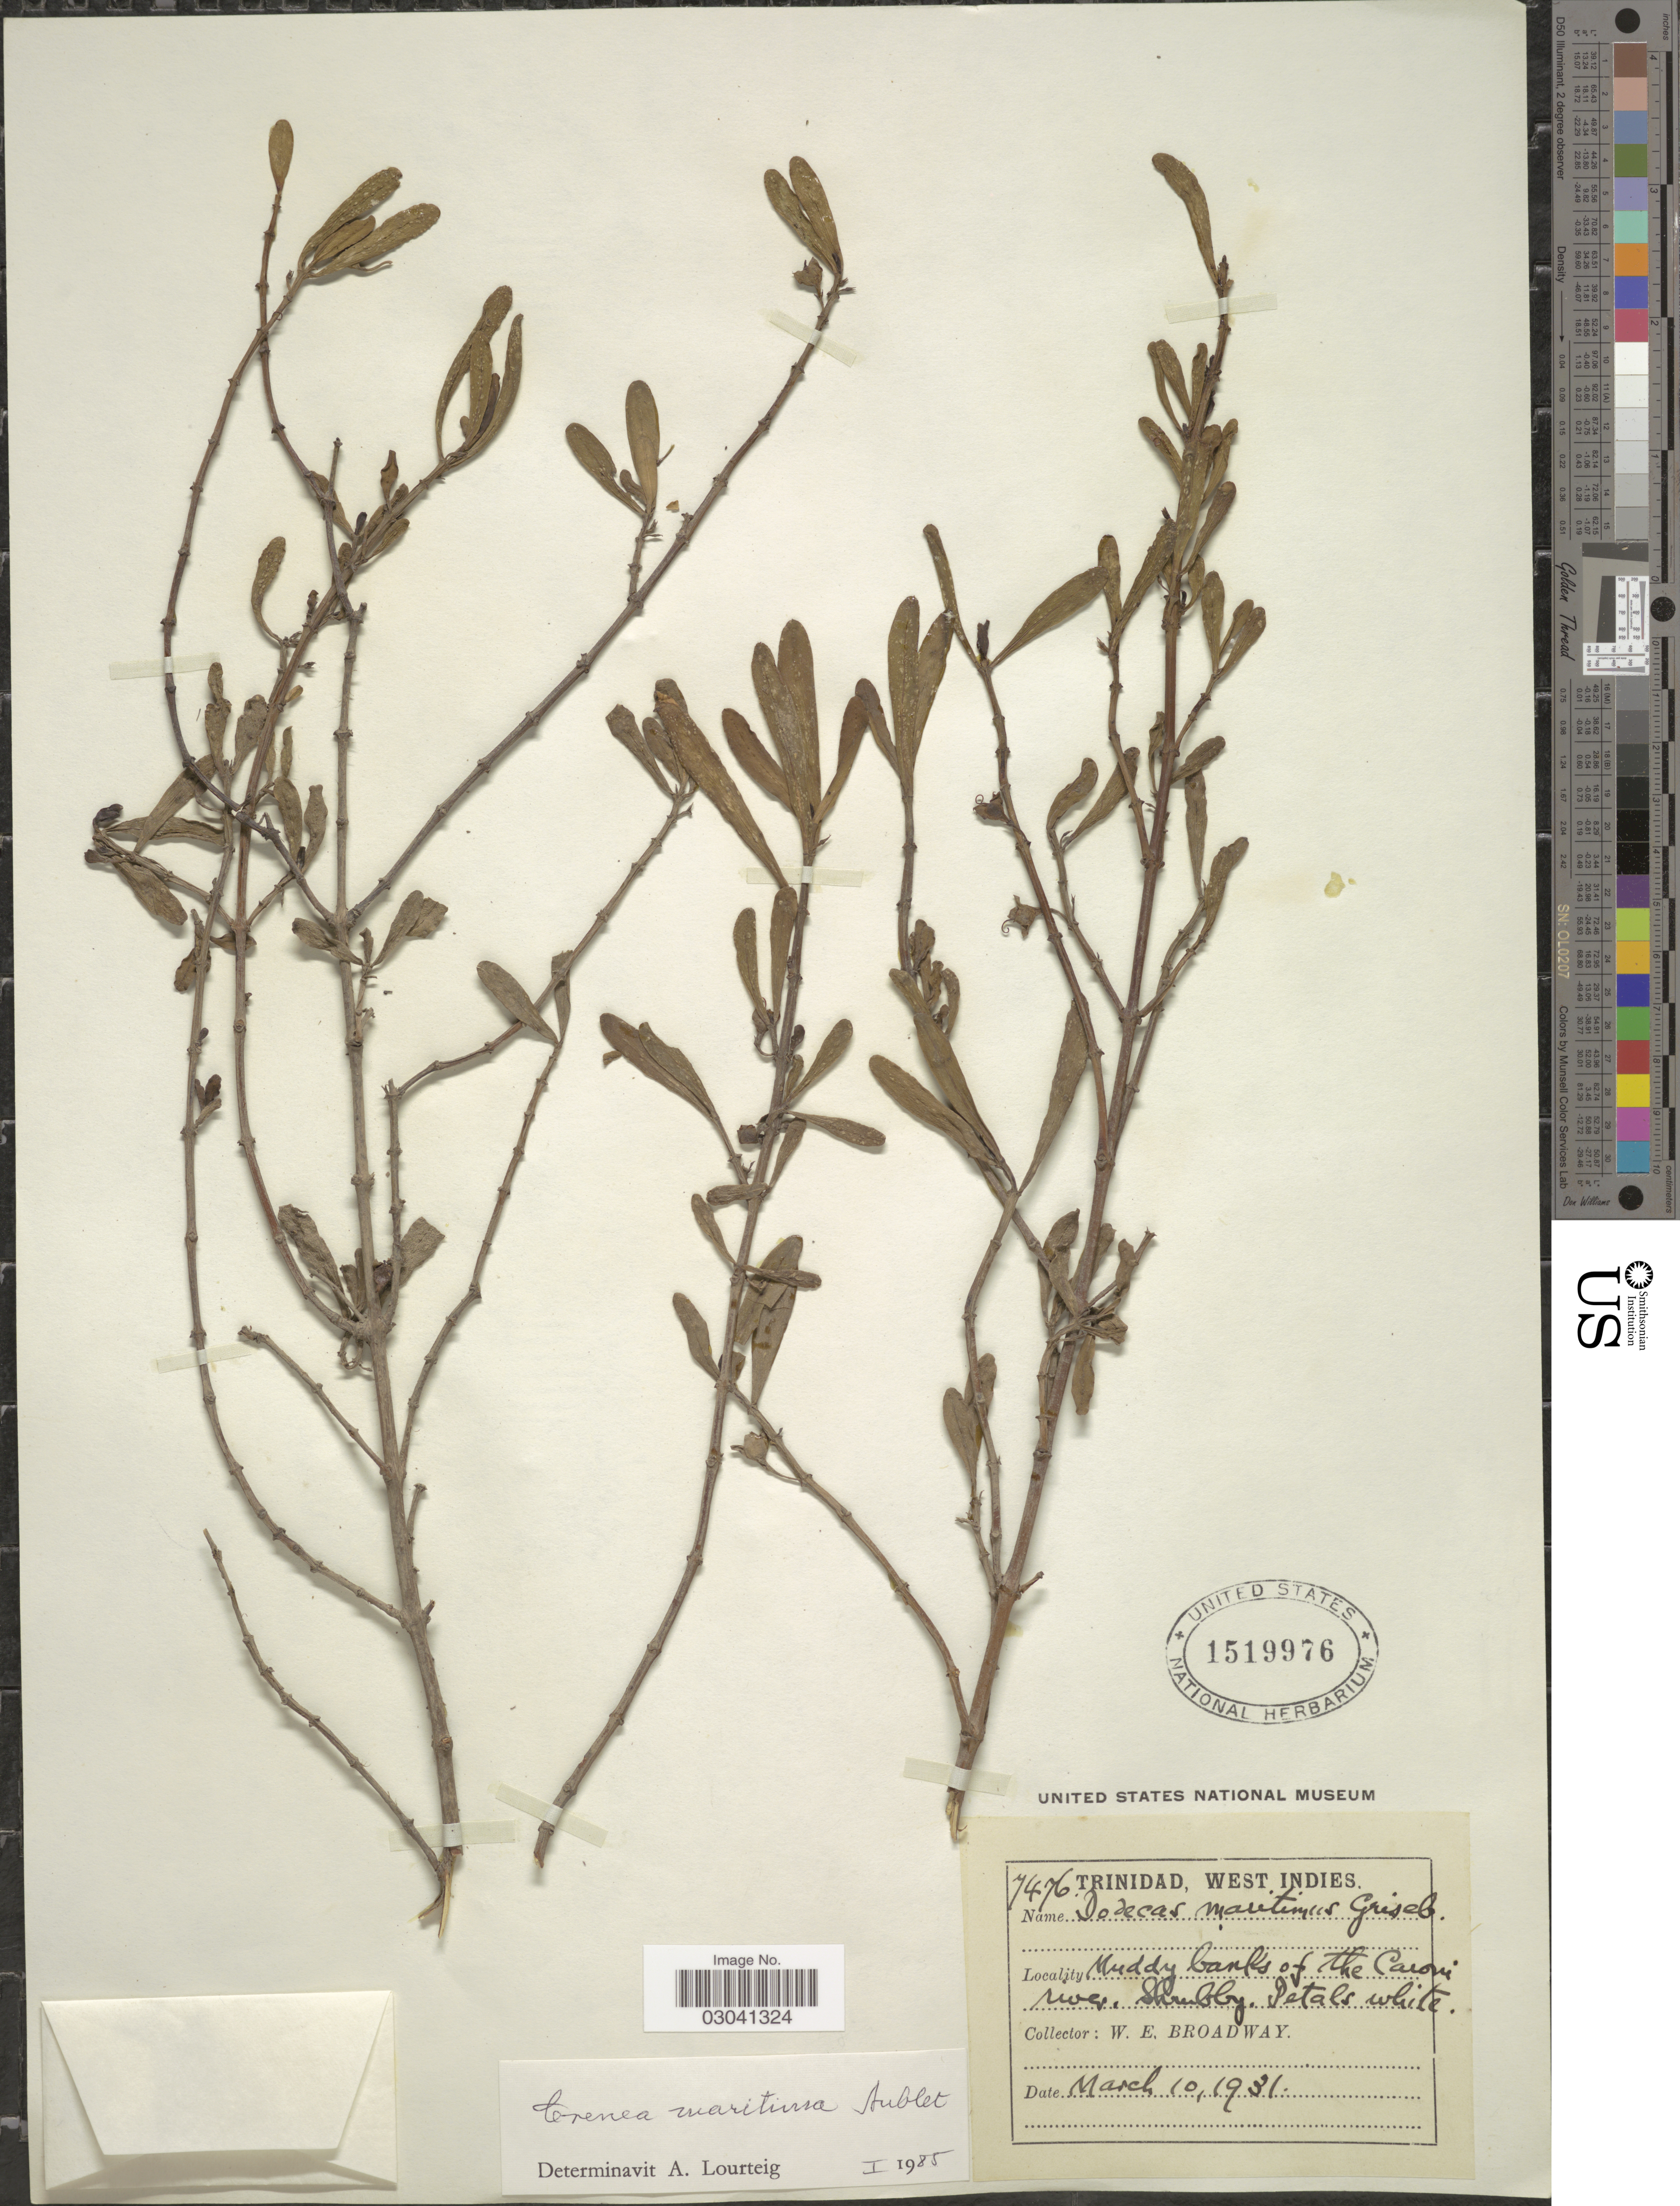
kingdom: Plantae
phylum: Tracheophyta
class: Magnoliopsida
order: Myrtales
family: Lythraceae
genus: Ammannia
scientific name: Ammannia maritima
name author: (Aubl.) S.A. Graham et al.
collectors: W. E. Broadway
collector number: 7476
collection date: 1931-03-10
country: Trinidad and Tobago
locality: Trinidad, Muddy banks of the Caroni river.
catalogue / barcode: US 1519976